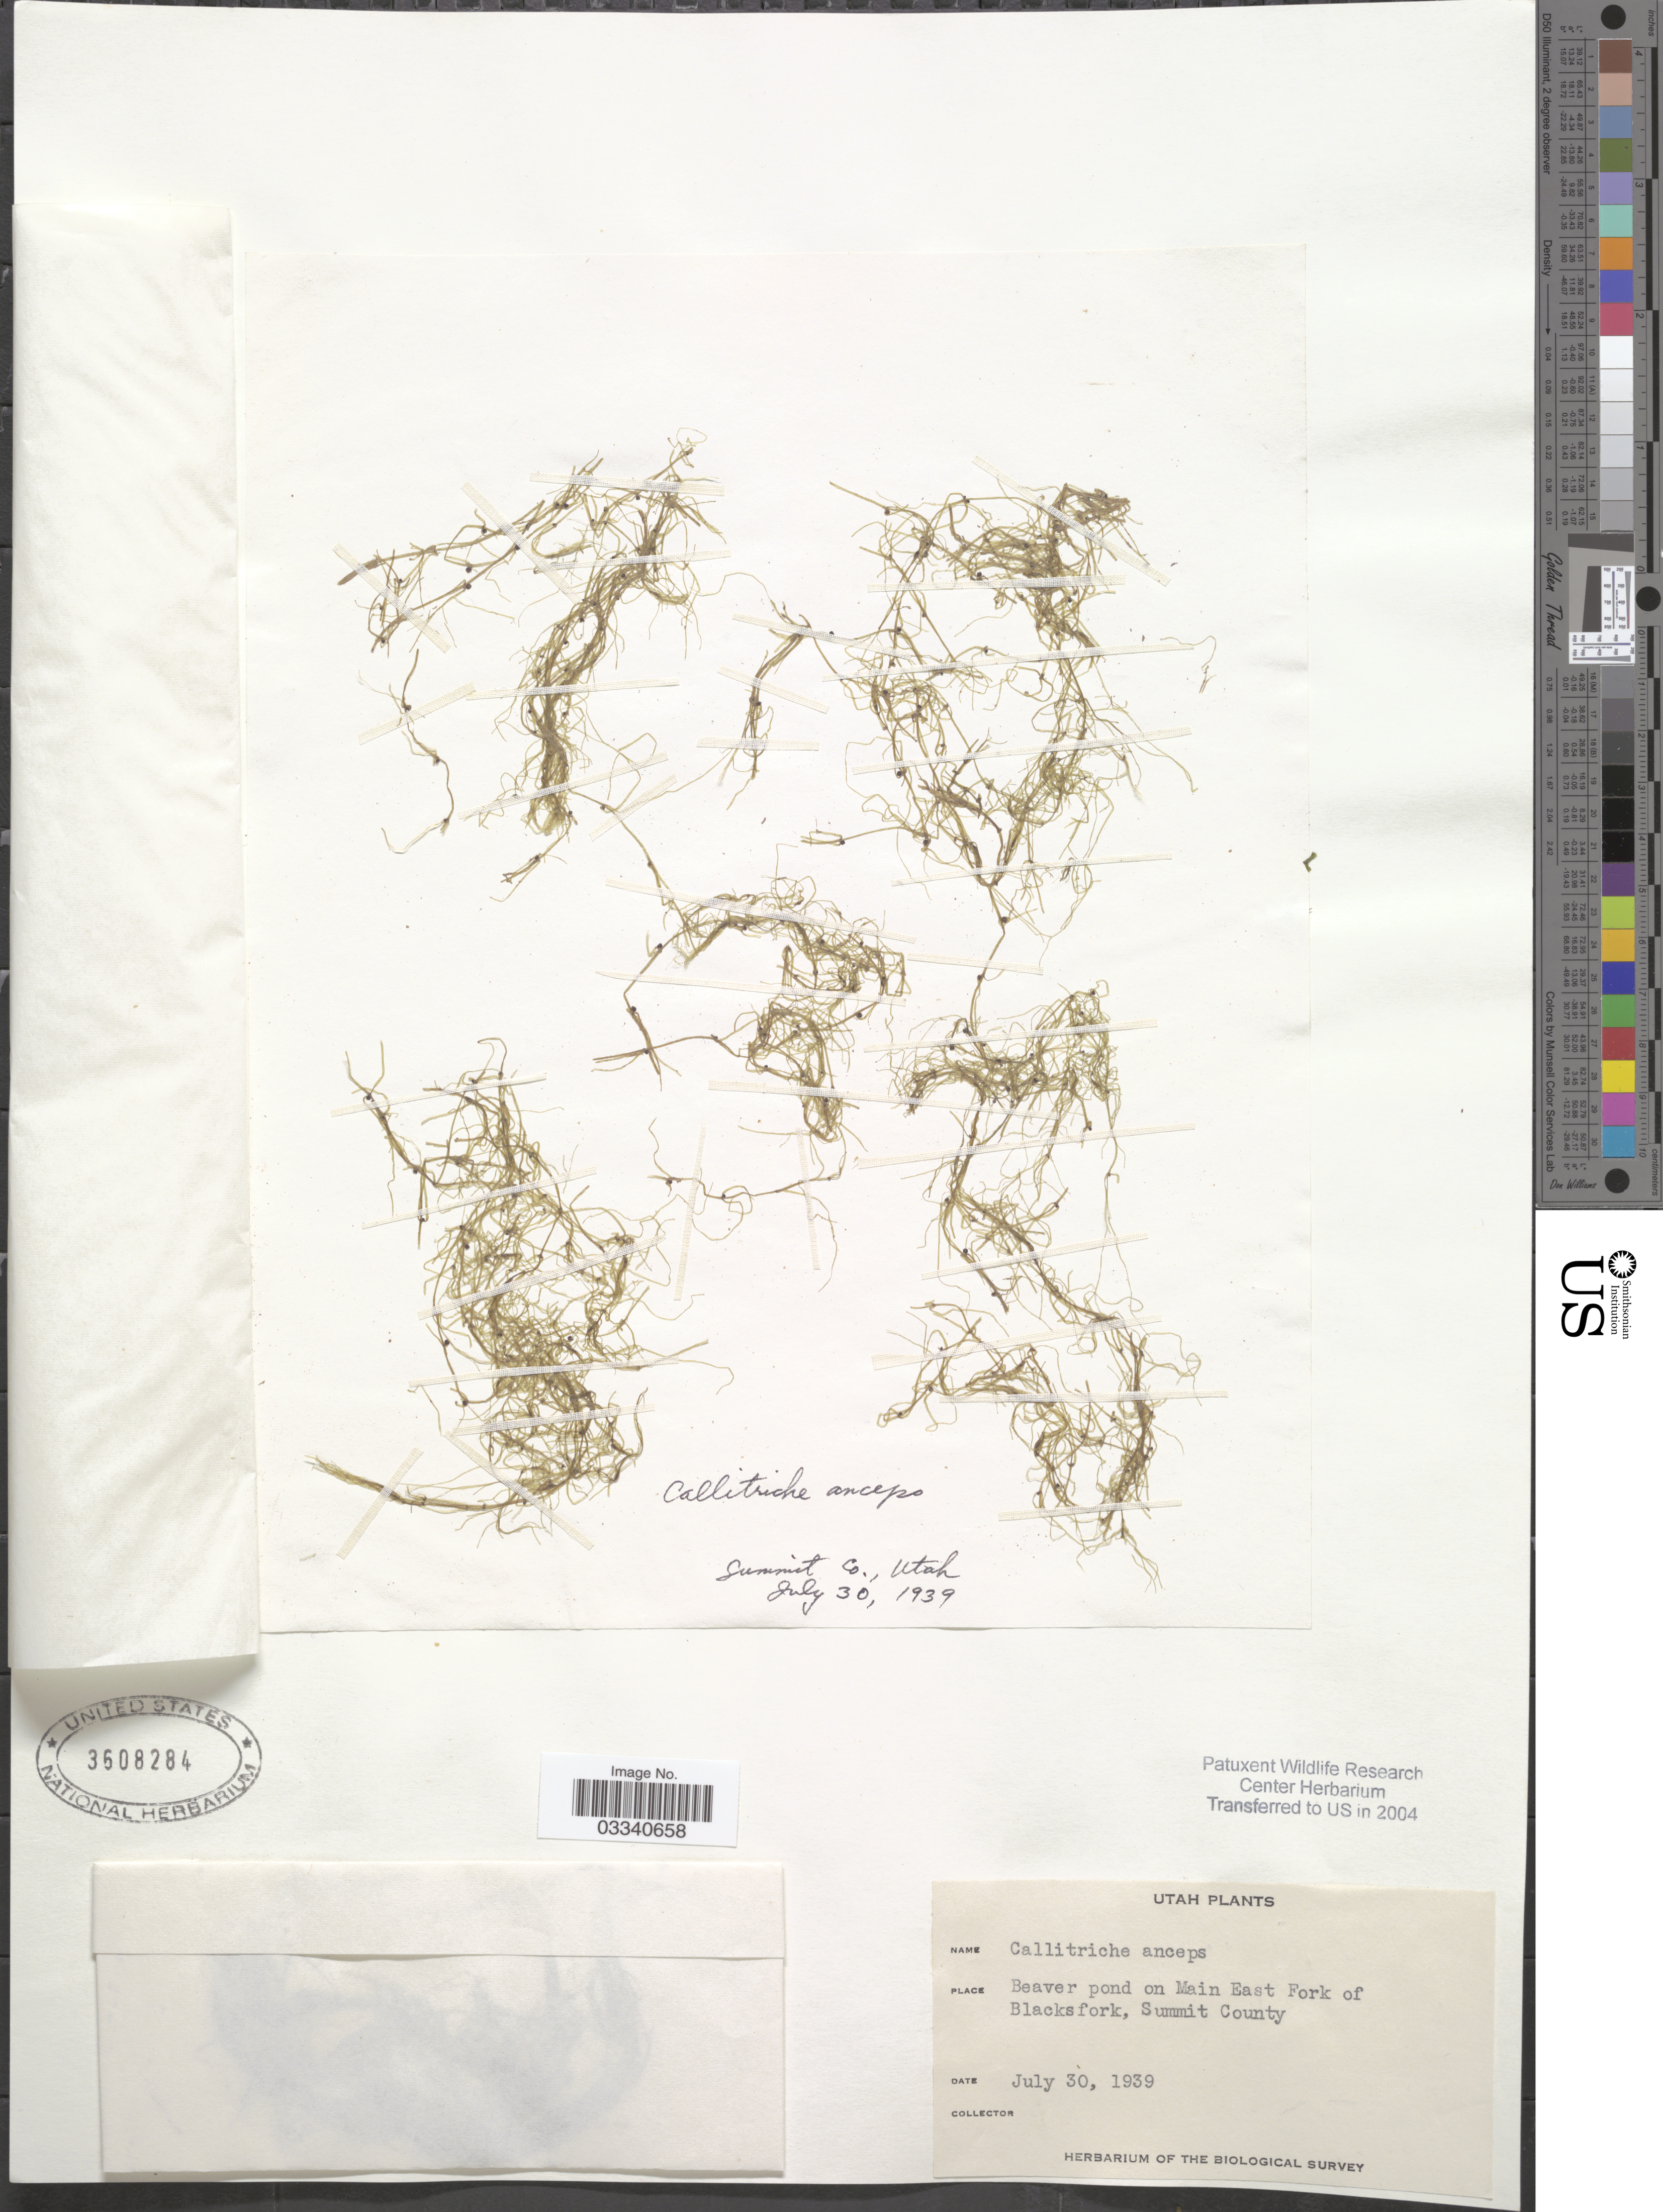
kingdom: Plantae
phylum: Tracheophyta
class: Magnoliopsida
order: Lamiales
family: Plantaginaceae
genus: Callitriche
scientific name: Callitriche anceps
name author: Fernald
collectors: ex herb. of the Biological Survey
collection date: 1939-07-30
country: United States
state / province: Utah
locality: Beaver pond on Main East Fork of Blacksfork, Summit County.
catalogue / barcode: US 3608284